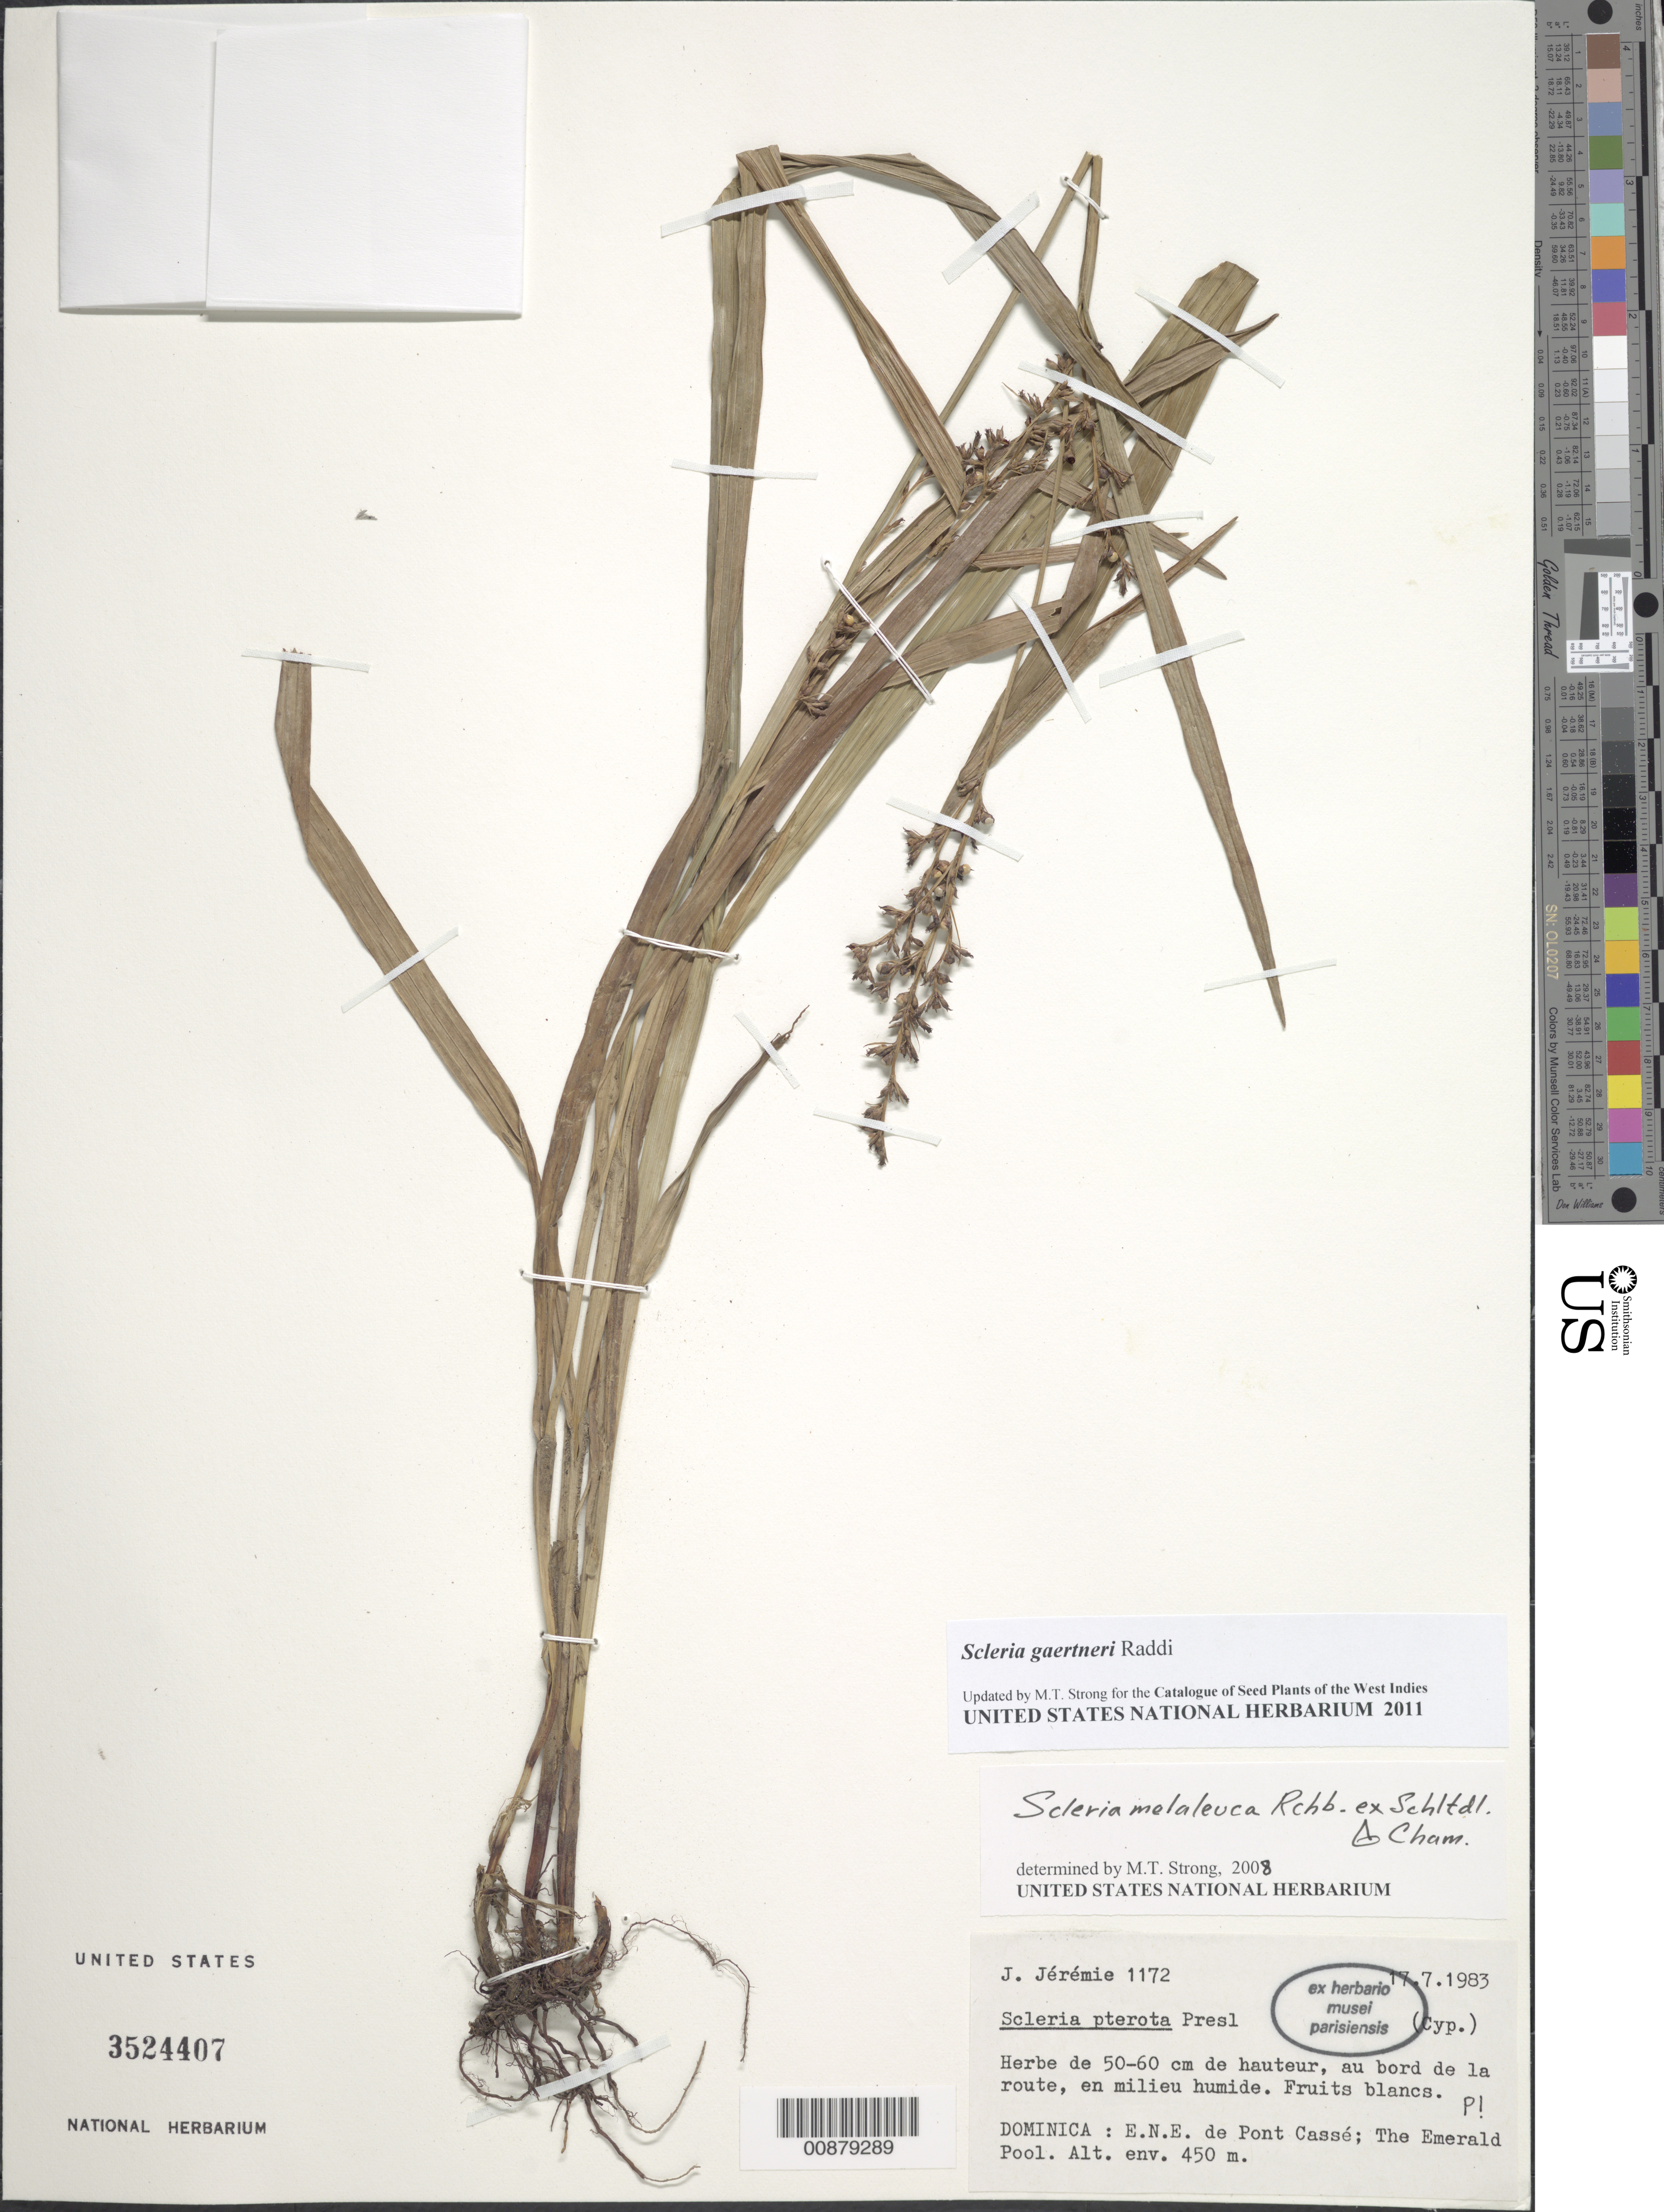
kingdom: Plantae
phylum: Tracheophyta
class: Liliopsida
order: Poales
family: Cyperaceae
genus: Scleria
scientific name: Scleria gaertneri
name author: Raddi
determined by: Strong, Mark T., (BOT), Smithsonian Institution - National Museum of Natural History (UNITED STATES)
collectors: J. Jérémie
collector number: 1172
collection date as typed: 17 Jul 1983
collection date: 1983-07-17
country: Dominica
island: Dominica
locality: ENE de Pont Cassé; The Emerald Pool.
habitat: Au bord de la route, en milieu humide.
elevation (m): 450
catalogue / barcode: US 3524407